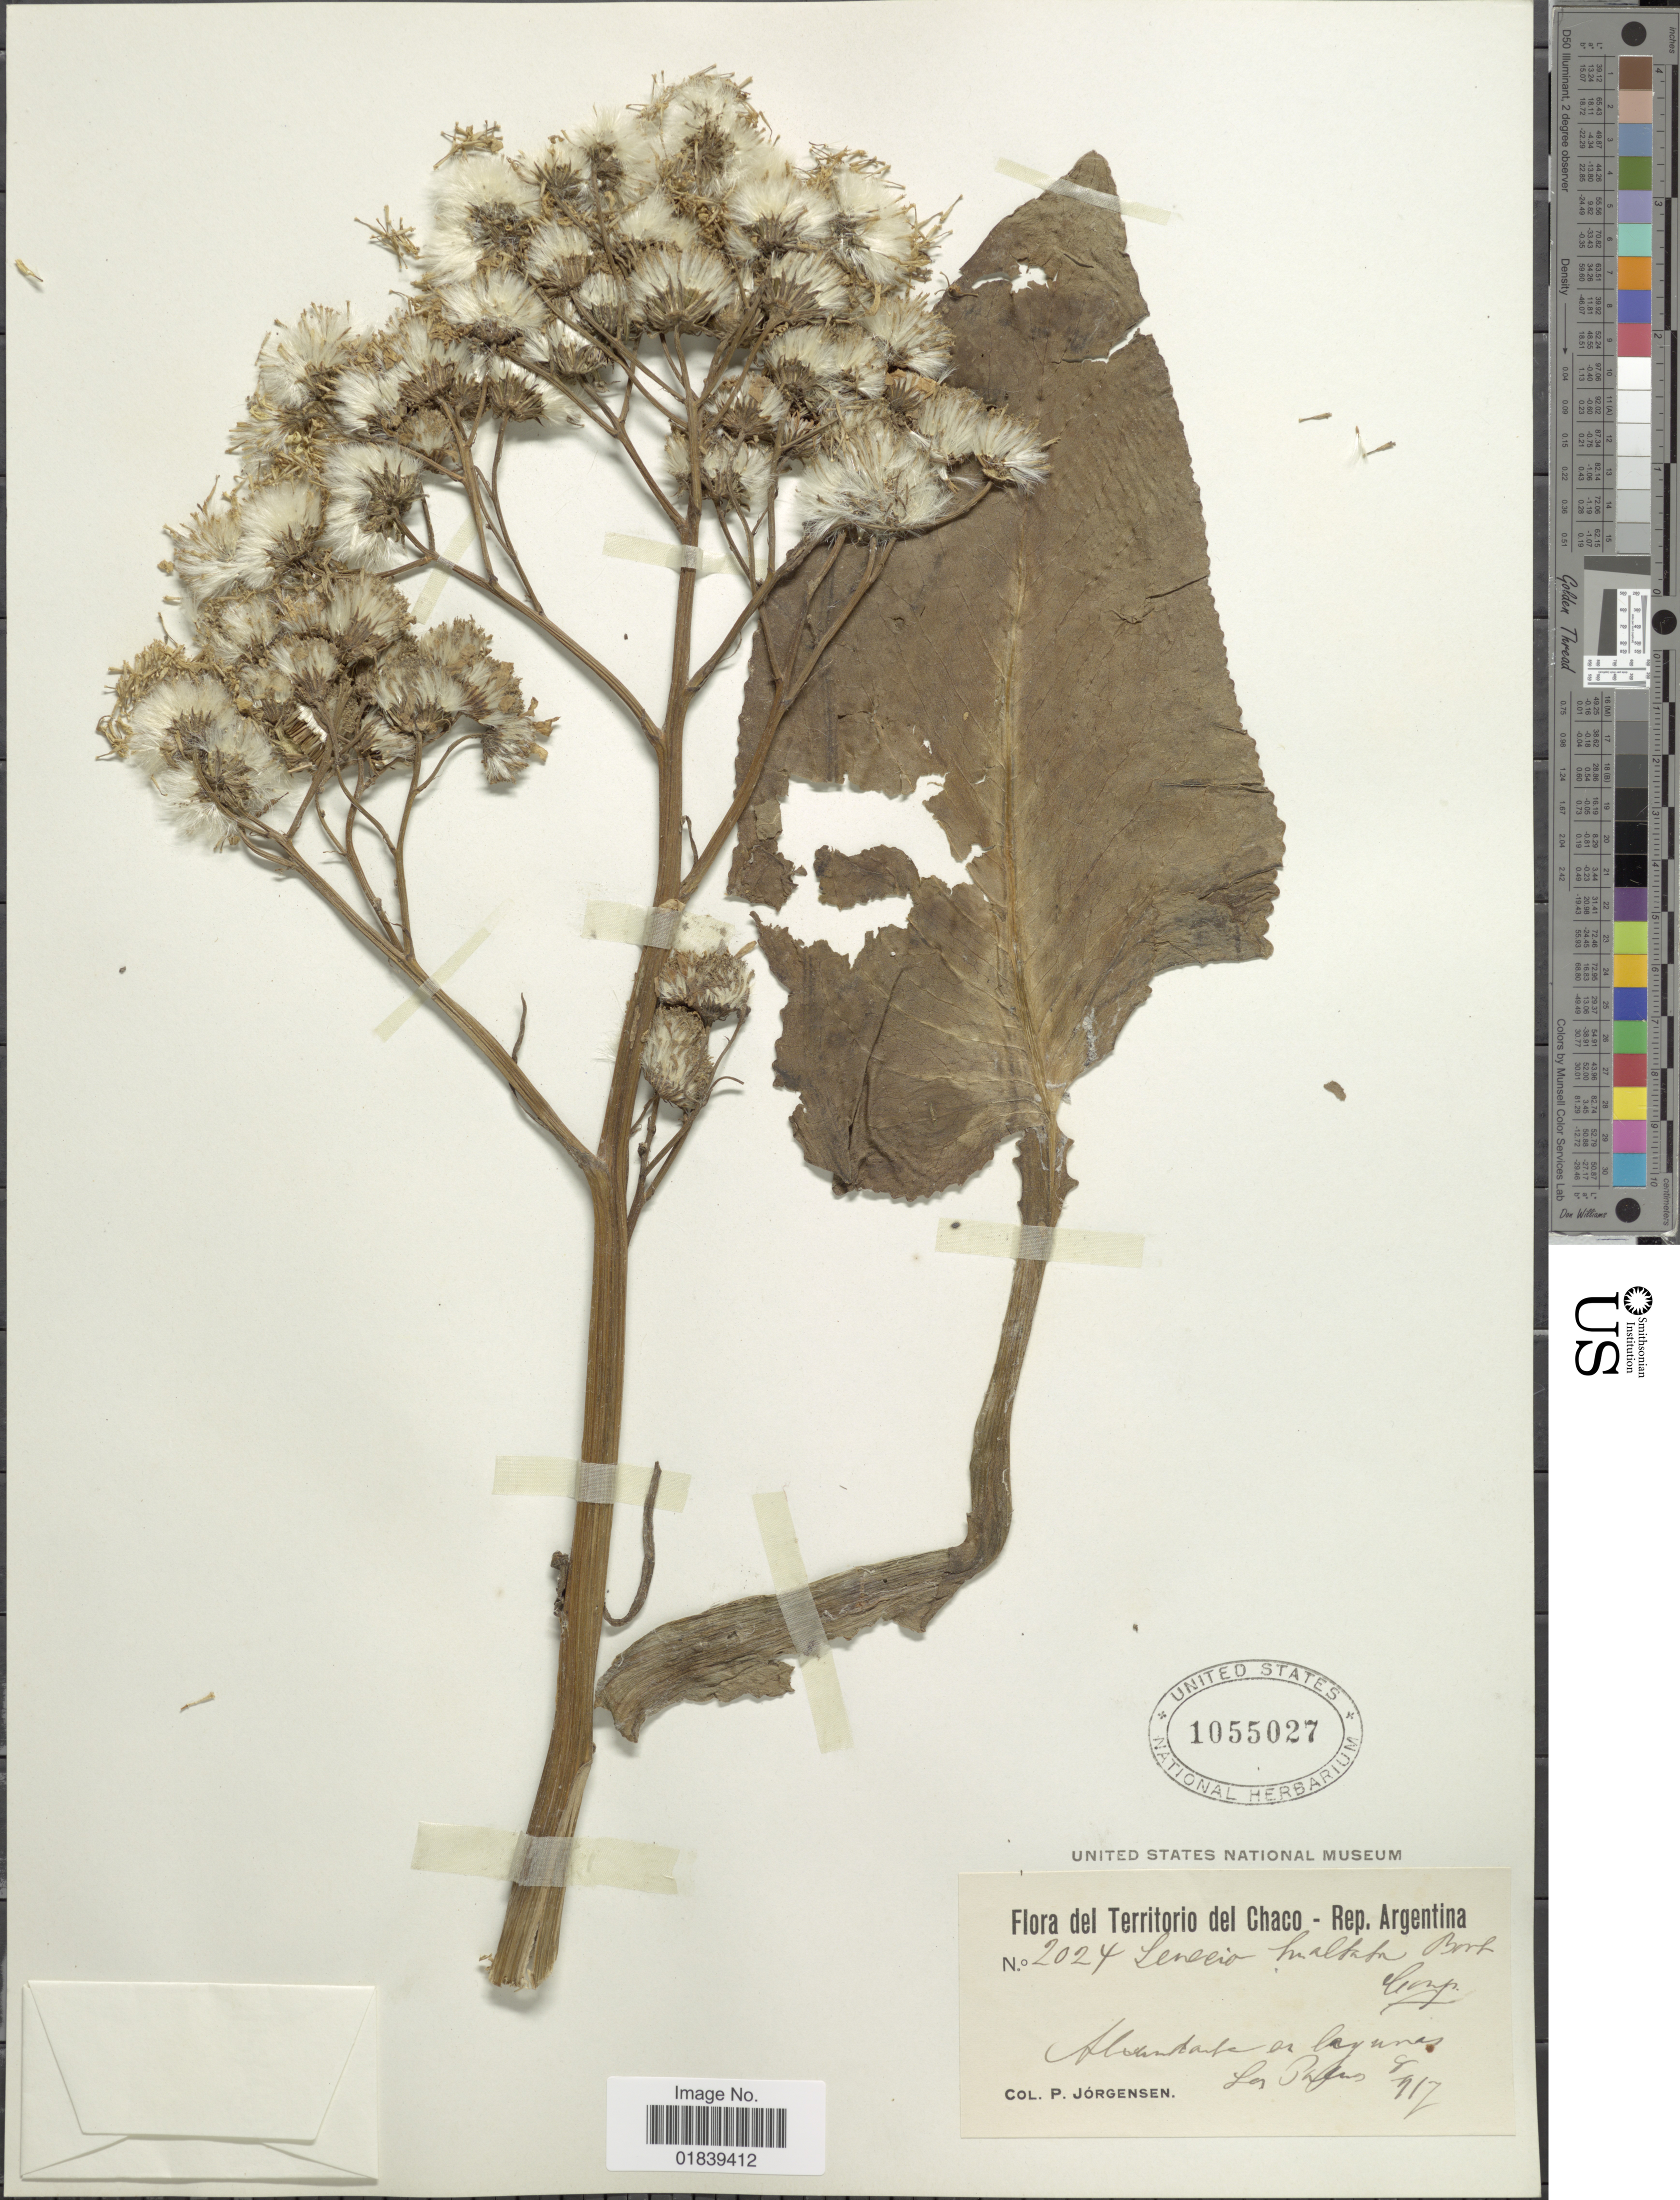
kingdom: Plantae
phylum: Tracheophyta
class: Magnoliopsida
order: Asterales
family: Asteraceae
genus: Senecio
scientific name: Senecio paraguariensis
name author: Mattf.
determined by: Salomon, Luciana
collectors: P. Jörgensen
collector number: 2024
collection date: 1917-09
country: Argentina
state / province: Chaco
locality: Las Palmas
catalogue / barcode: US 1055027